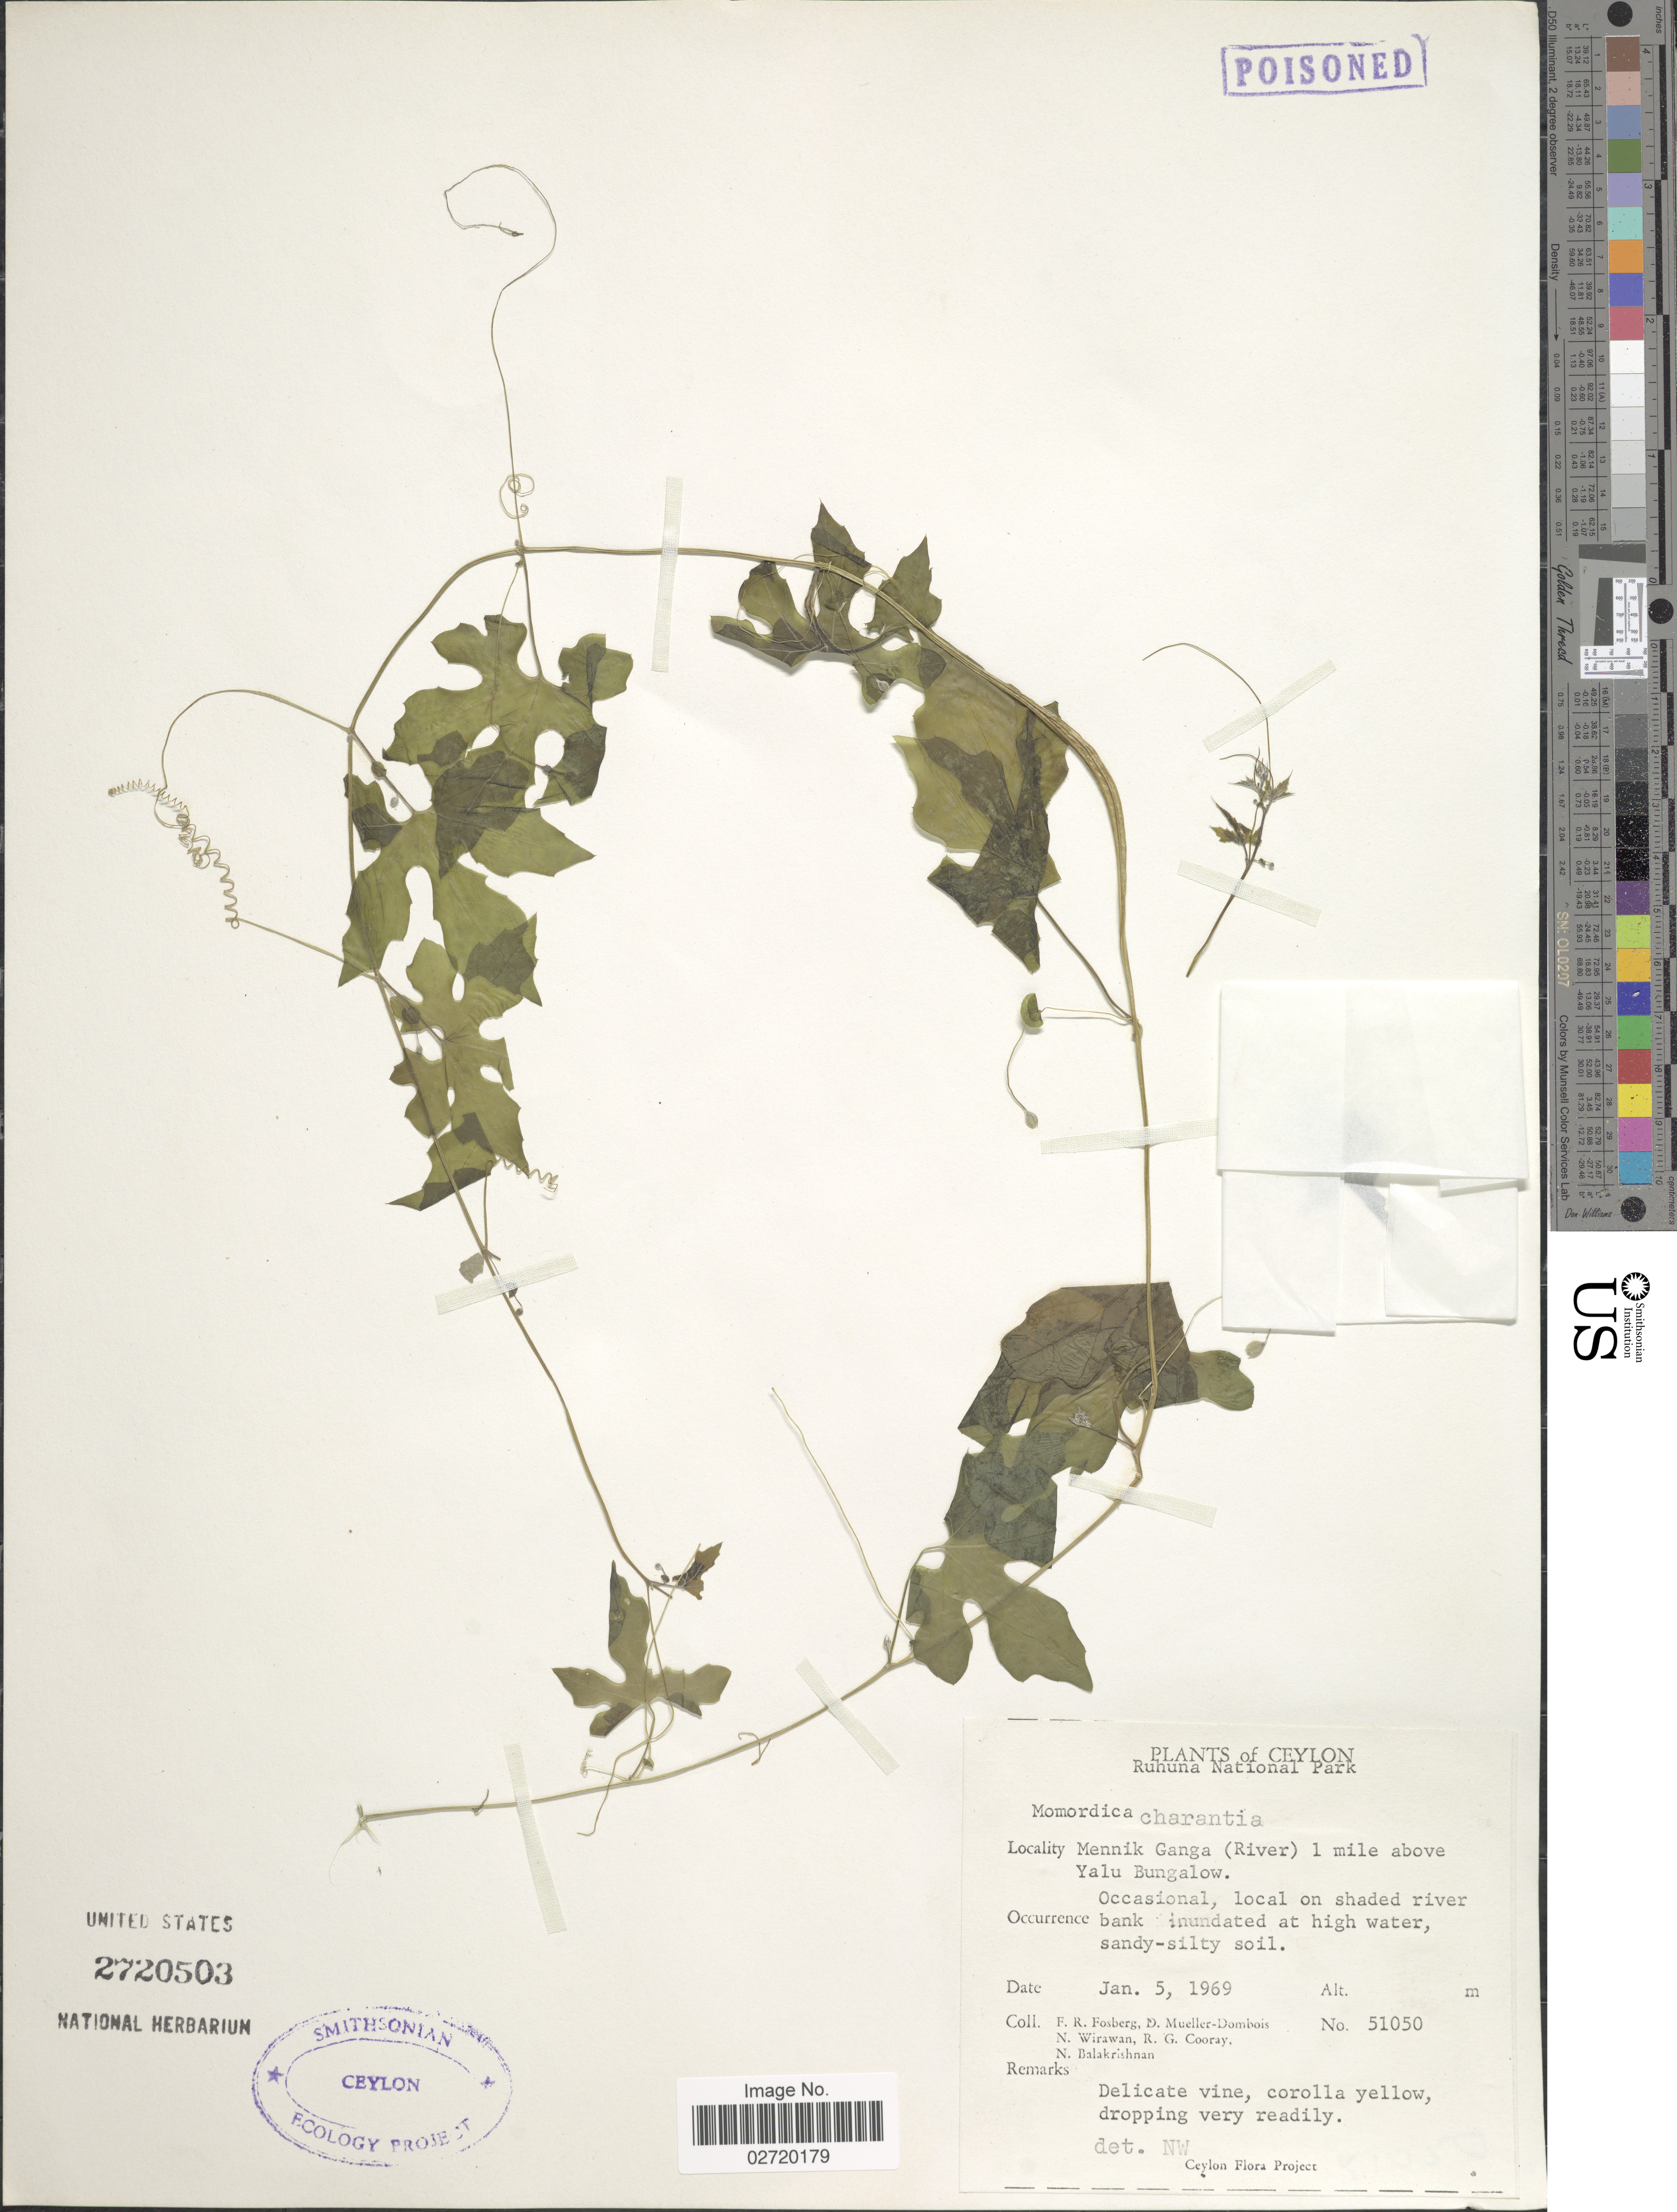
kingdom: Plantae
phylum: Tracheophyta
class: Magnoliopsida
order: Cucurbitales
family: Cucurbitaceae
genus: Momordica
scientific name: Momordica charantia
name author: L.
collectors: F. R. Fosberg, D. Mueller-Dombois, N. Wirawan, R. Cooray & N. Balakrishnan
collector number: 51050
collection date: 1969-01-05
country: Sri Lanka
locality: Ceylon, Ruhuna National Park, Mennik Ganga (RIver) 1 mile above Yalu Bungalow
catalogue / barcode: US 2720503